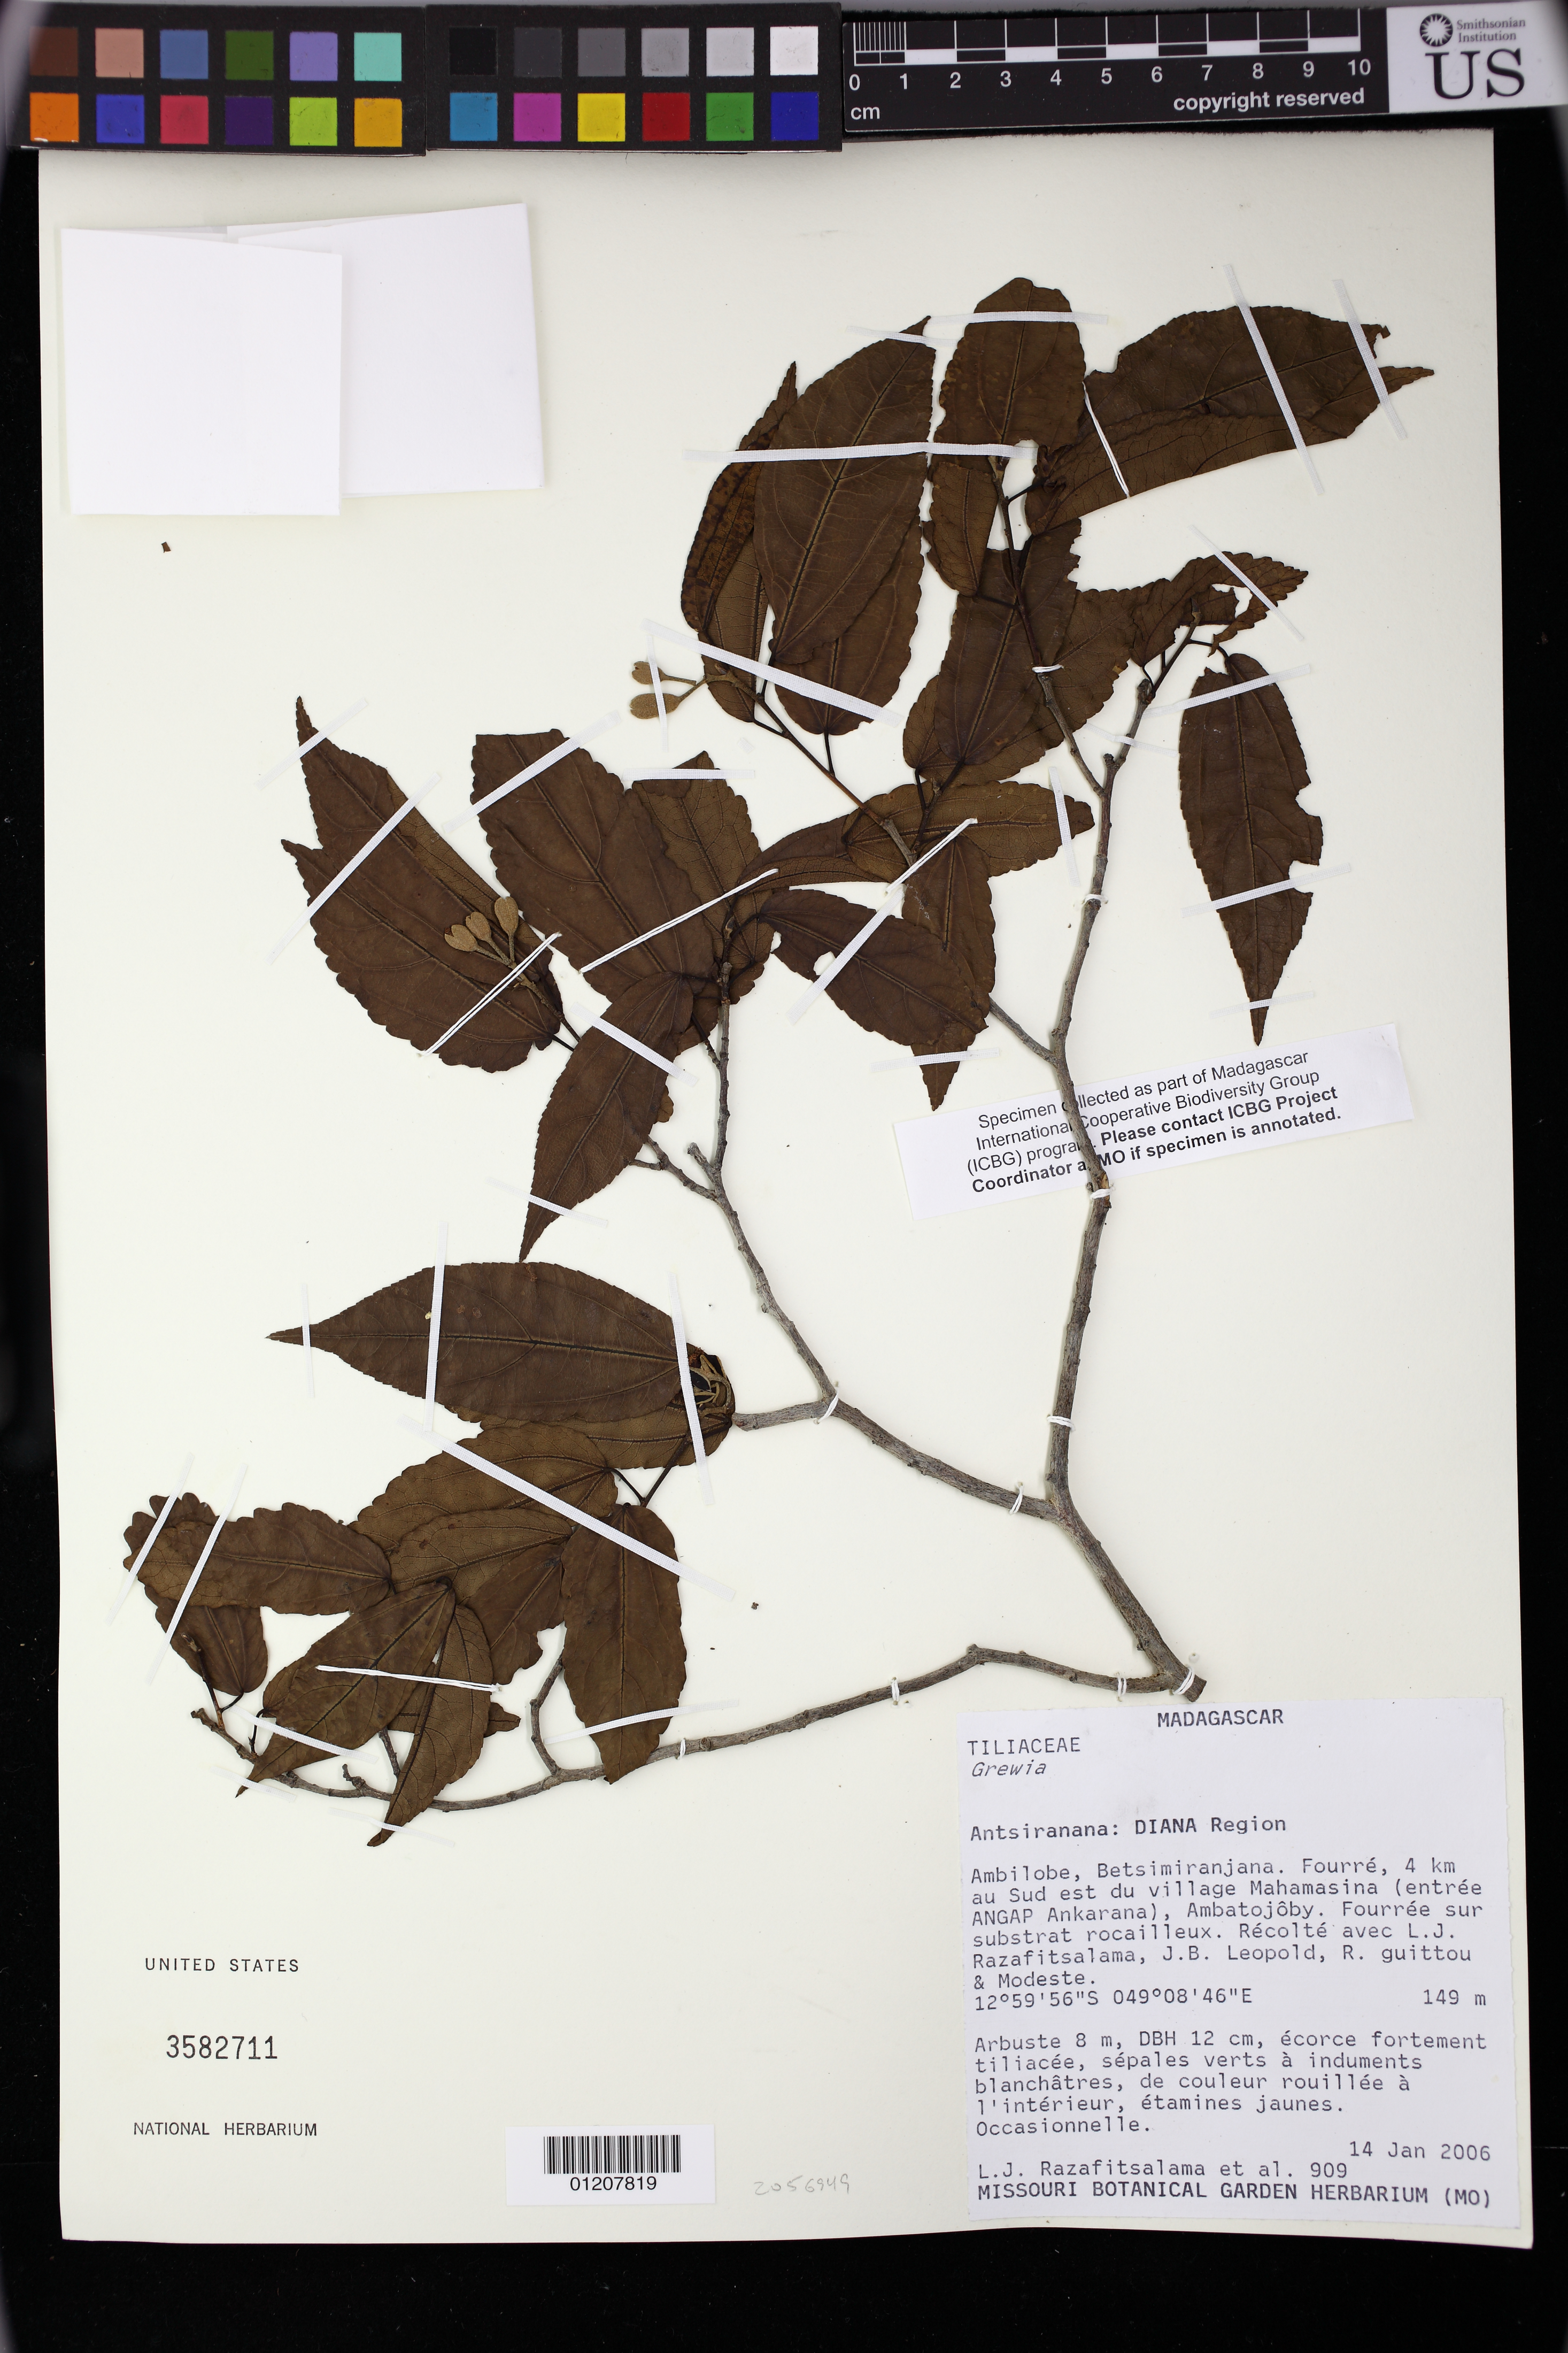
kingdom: Plantae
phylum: Tracheophyta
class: Magnoliopsida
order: Malvales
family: Malvaceae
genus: Grewia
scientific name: Grewia coursiana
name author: Capuron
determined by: Jourdain-Fievet, L.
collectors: L. J. Razafitsalama, J. B. Leopold, R. Guittou & G. Modeste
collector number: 909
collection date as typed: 14 Jan 2006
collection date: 2006-01-14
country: Madagascar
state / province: Diana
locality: Antsiranana: Diana Region. Amilobe, Betsimiranjana. Fourré, 4 km au Sud est du village Mahamasina (entrée ANGAP Ankarana), Ambatojôby. Fourré sur substrat rocailleux.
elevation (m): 149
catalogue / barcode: US 3582711